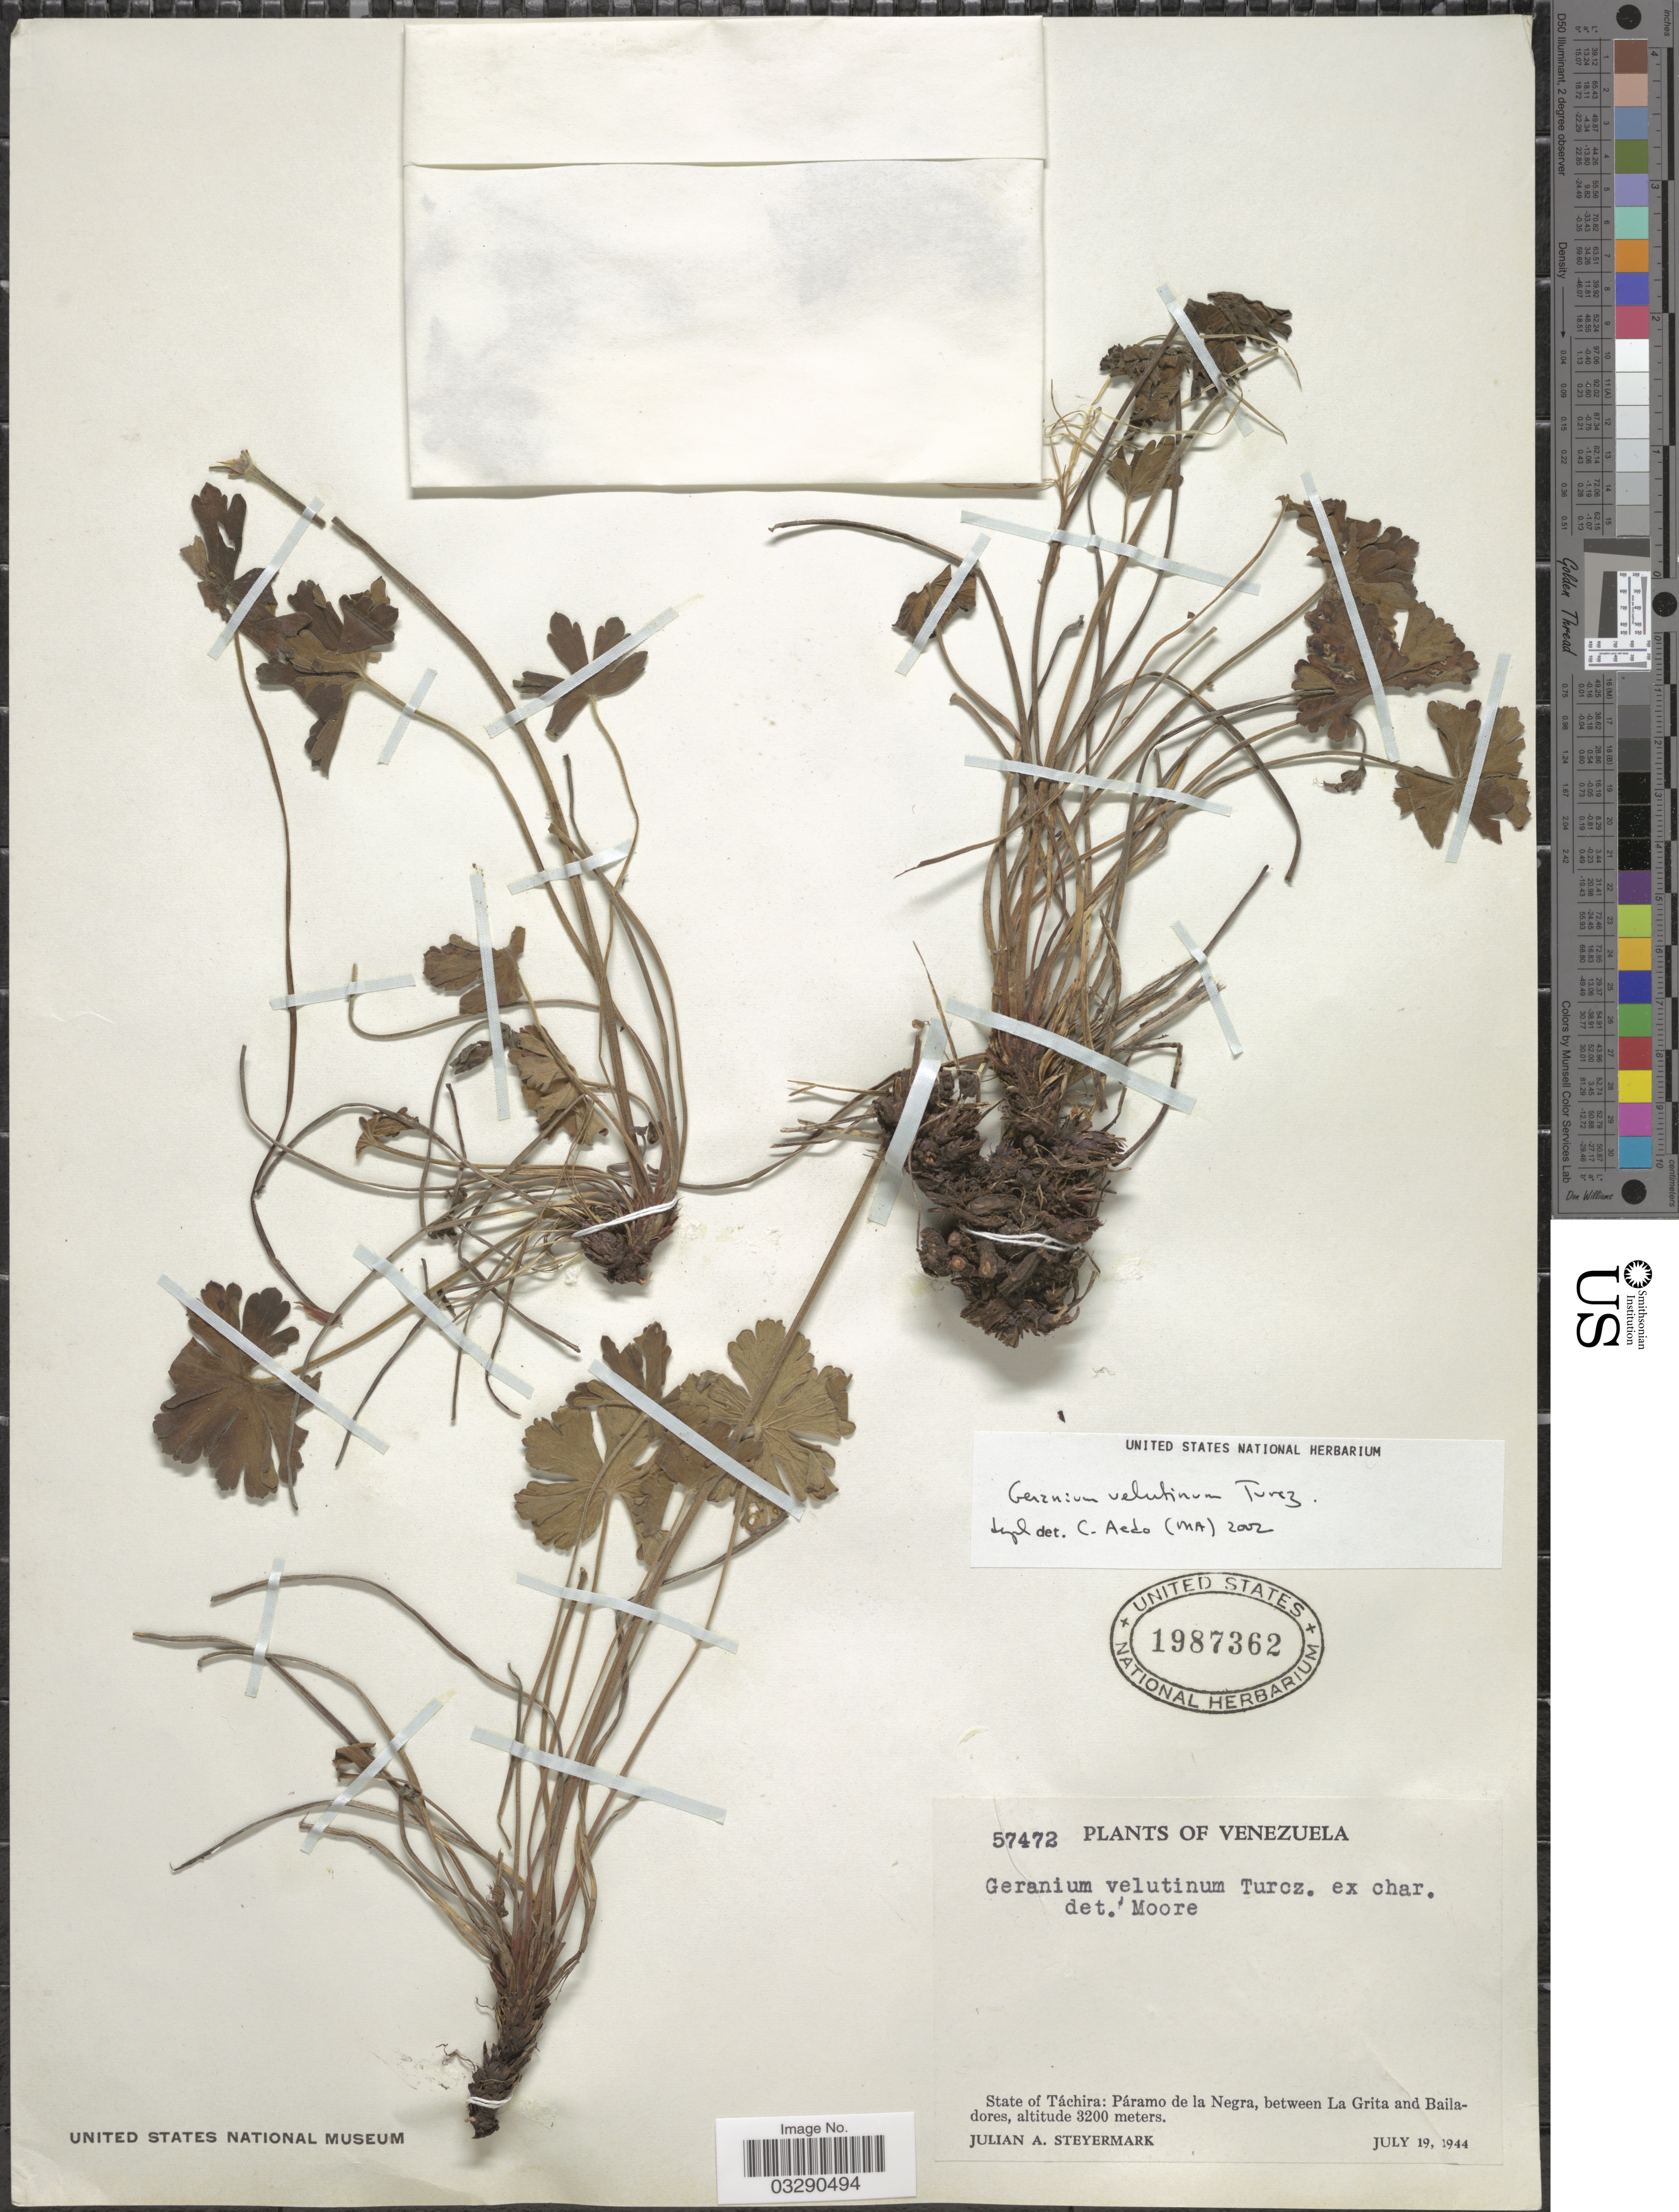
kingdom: Plantae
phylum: Tracheophyta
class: Magnoliopsida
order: Geraniales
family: Geraniaceae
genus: Geranium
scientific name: Geranium velutinum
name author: Turcz.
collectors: J. Steyermark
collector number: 57472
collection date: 1944-07-19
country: Venezuela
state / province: Tachira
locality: Páramo de la Negra, between La Grita and Bailadores.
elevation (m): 3200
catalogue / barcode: US 1987362